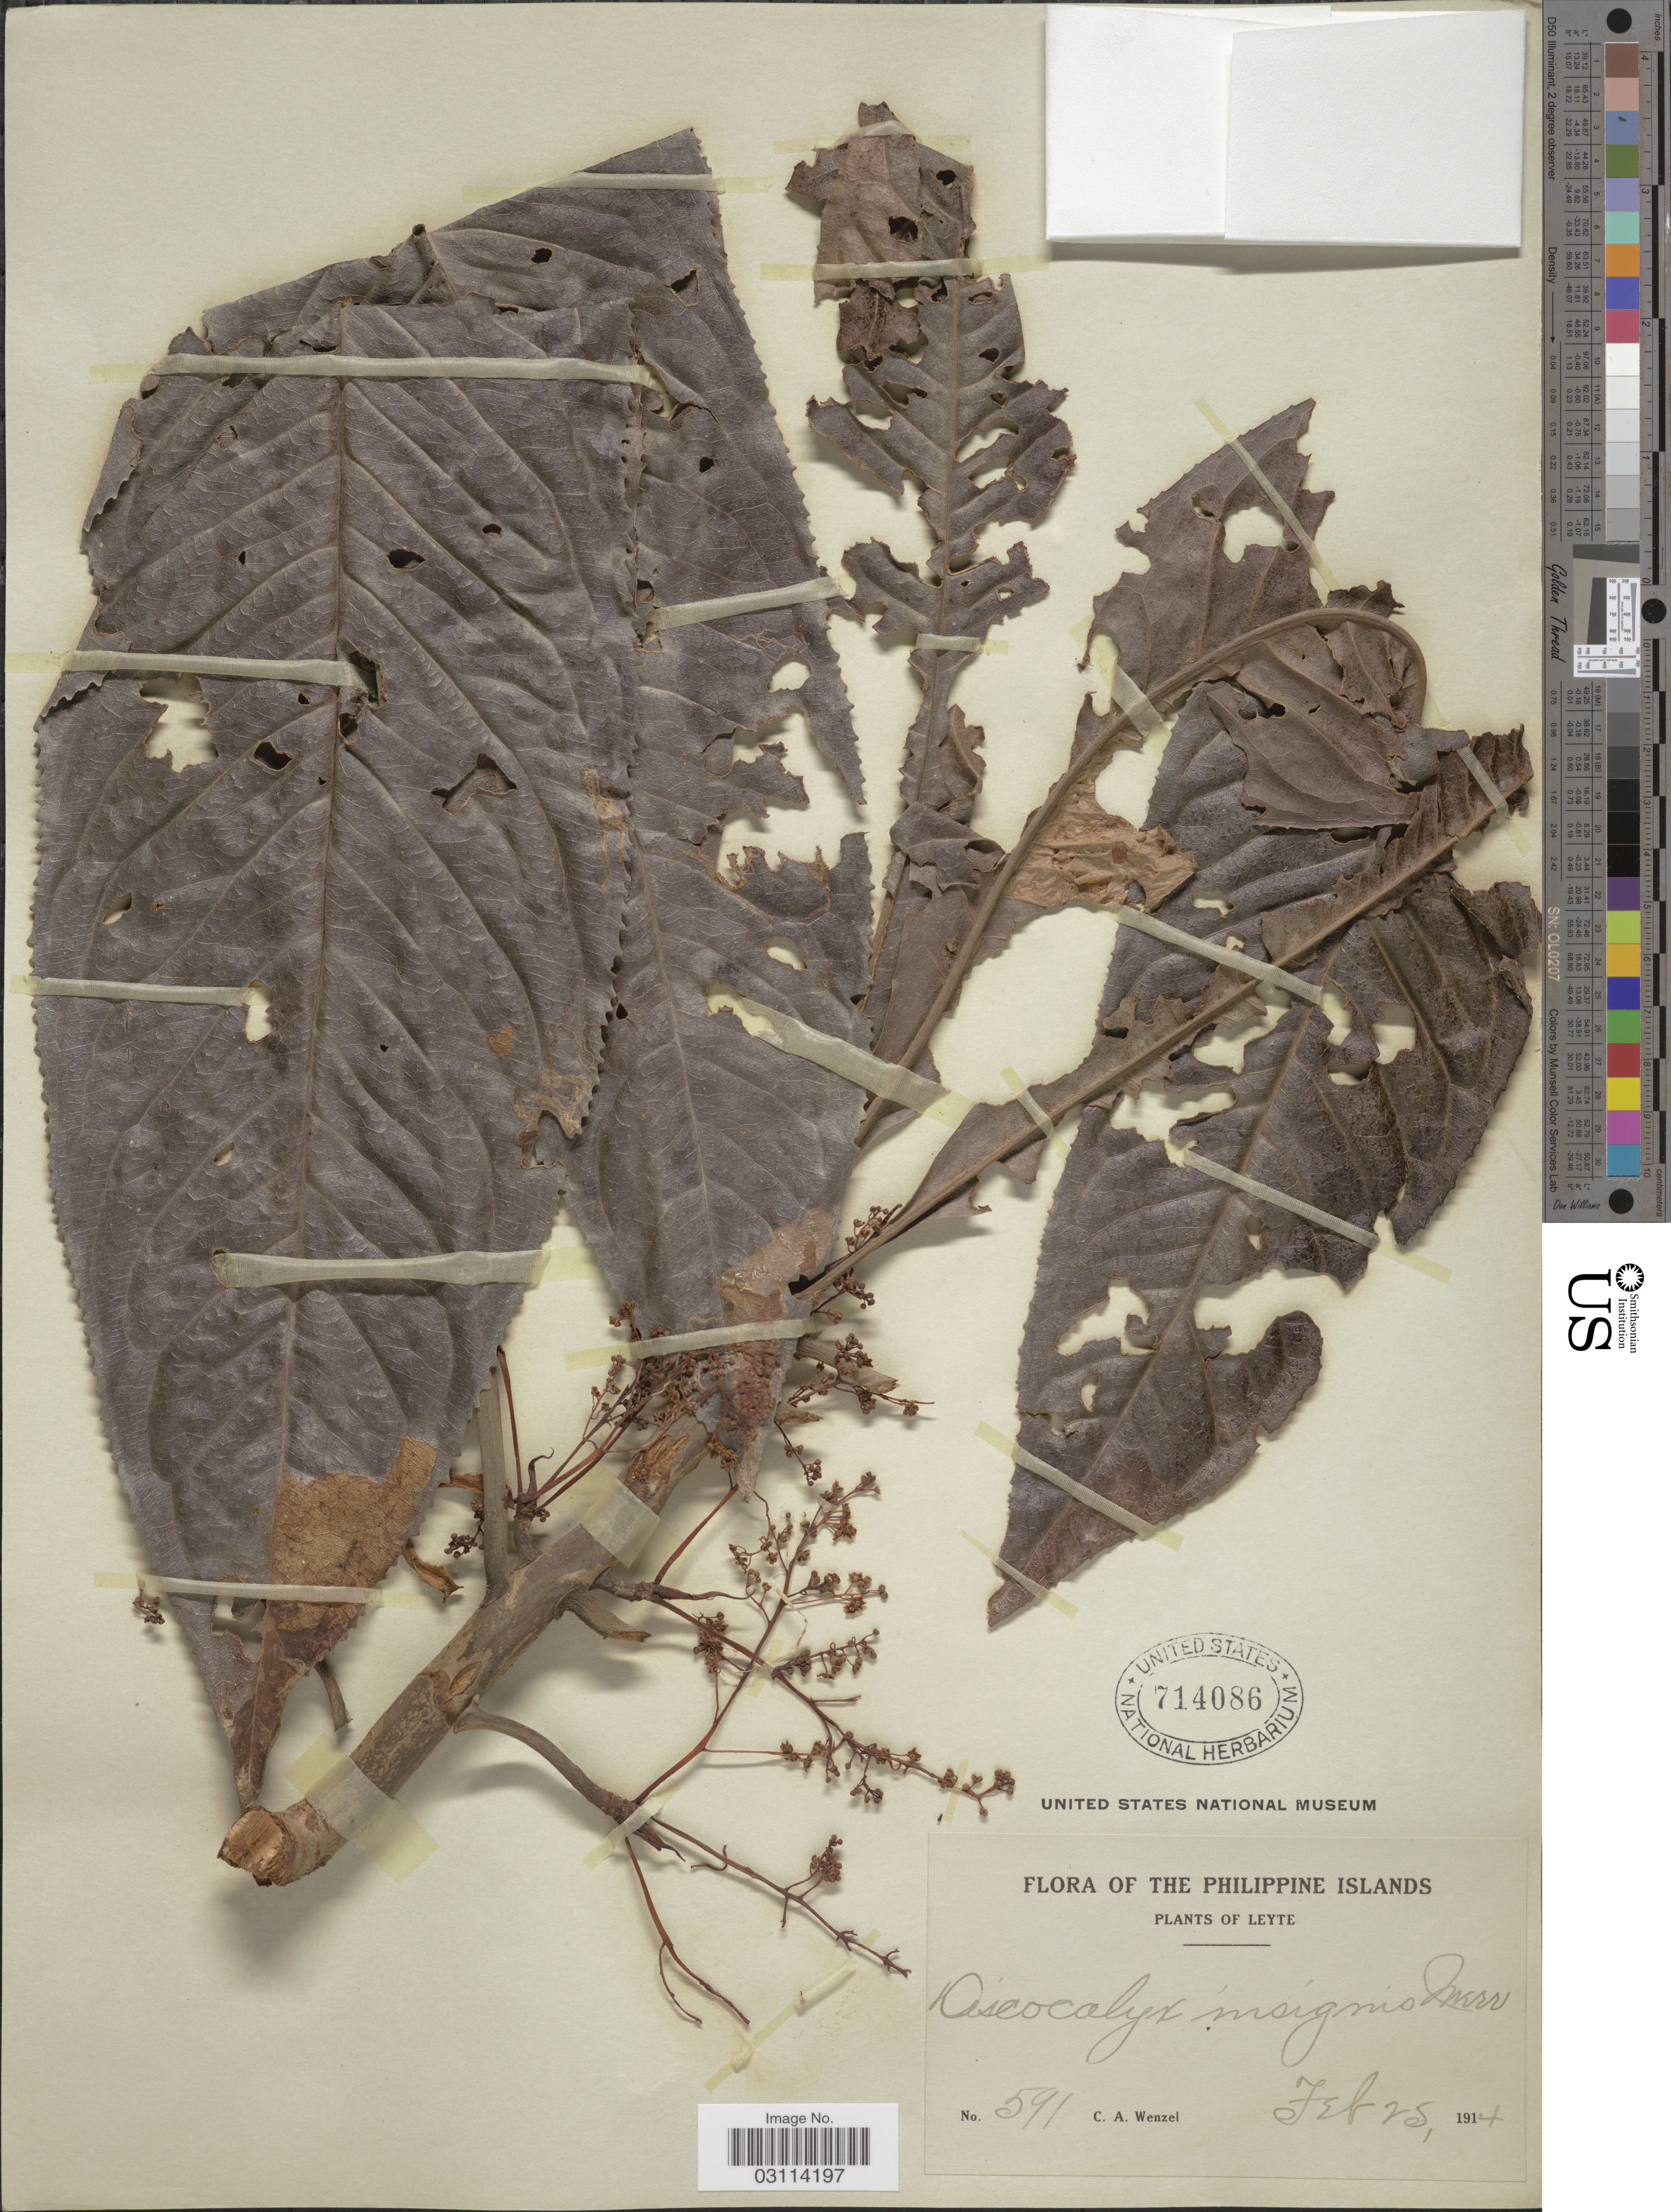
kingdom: Plantae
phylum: Tracheophyta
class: Magnoliopsida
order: Ericales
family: Primulaceae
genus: Discocalyx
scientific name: Discocalyx insignis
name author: Merr.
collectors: C. Wenzel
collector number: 591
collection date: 1914-02-25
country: Philippines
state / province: Eastern Visayas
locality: Leyte.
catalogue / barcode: US 714086